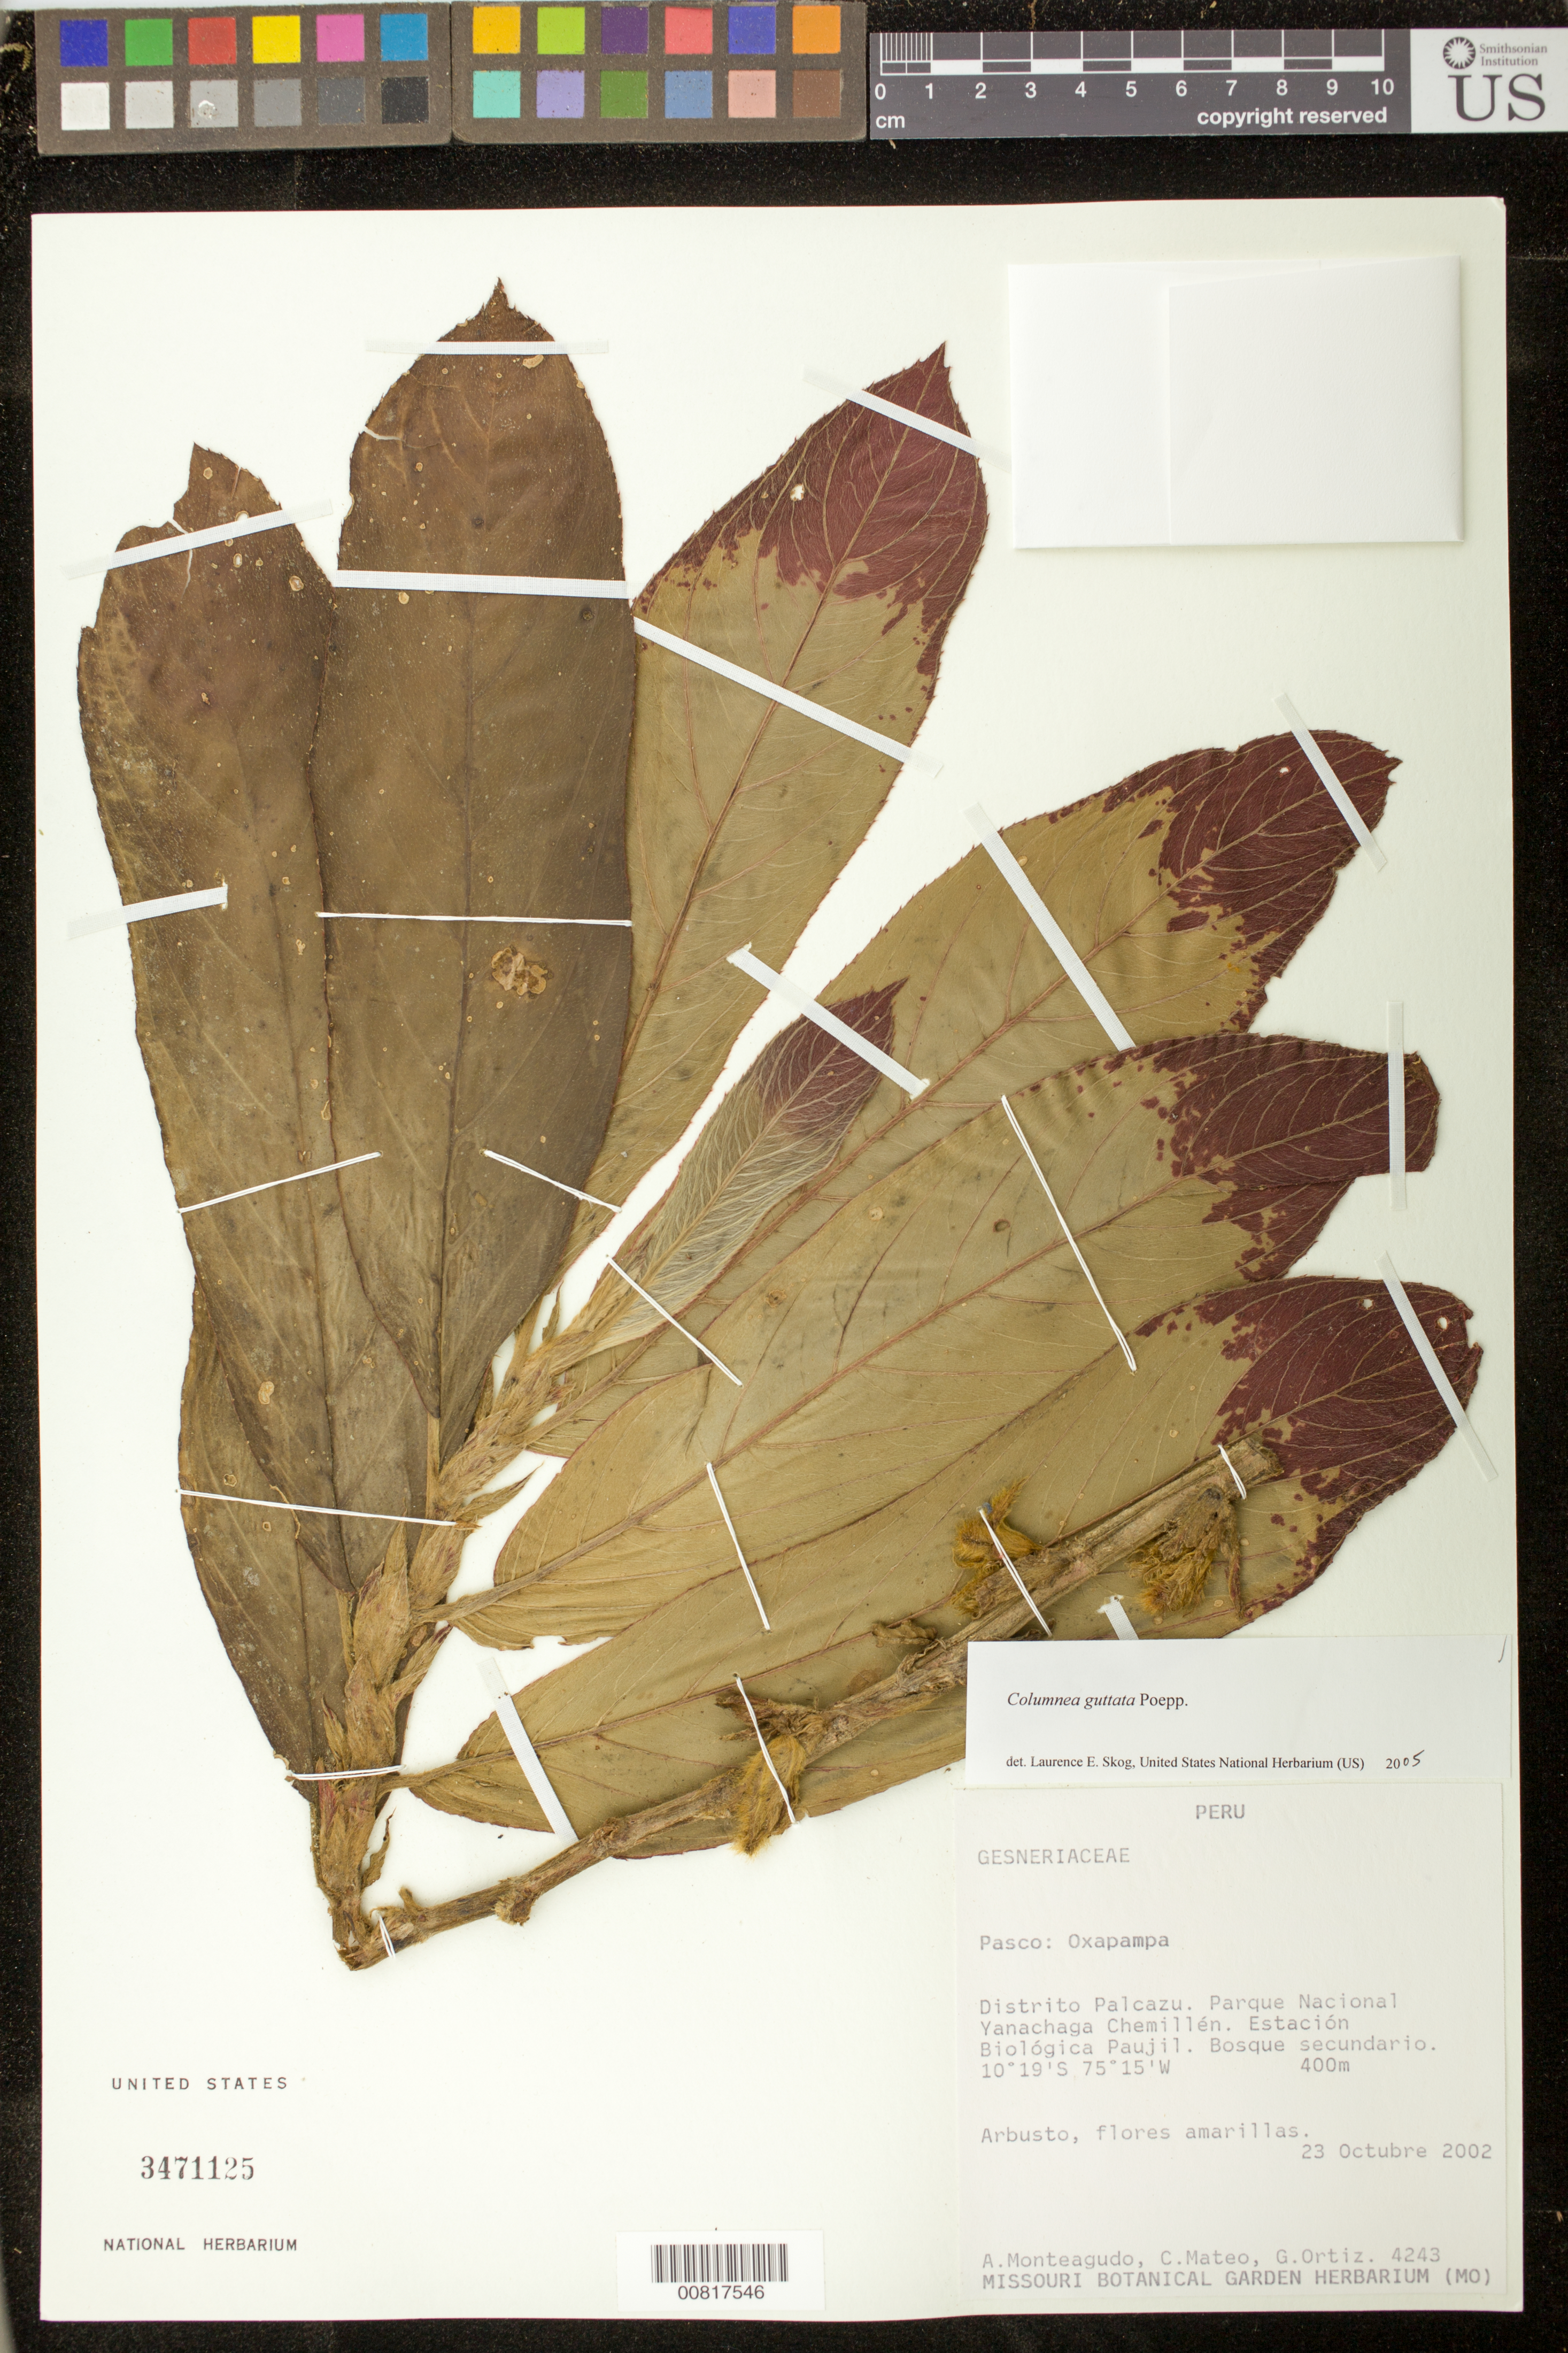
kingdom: Plantae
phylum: Tracheophyta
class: Magnoliopsida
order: Lamiales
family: Gesneriaceae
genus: Columnea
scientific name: Columnea guttata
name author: Poepp.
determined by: Skog, Laurence E.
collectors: A. Monteagudo, C. Mateo & G. Ortiz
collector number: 4243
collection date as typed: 23 Oct 2002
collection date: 2002-10-23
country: Peru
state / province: Pasco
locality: Pasco: Oxapampa. Distrito Palcazu. Parque Nacional Yanachaga Chemillén, Estación Biológica Paujil.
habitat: Bosque secundario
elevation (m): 400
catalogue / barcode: US 3471125